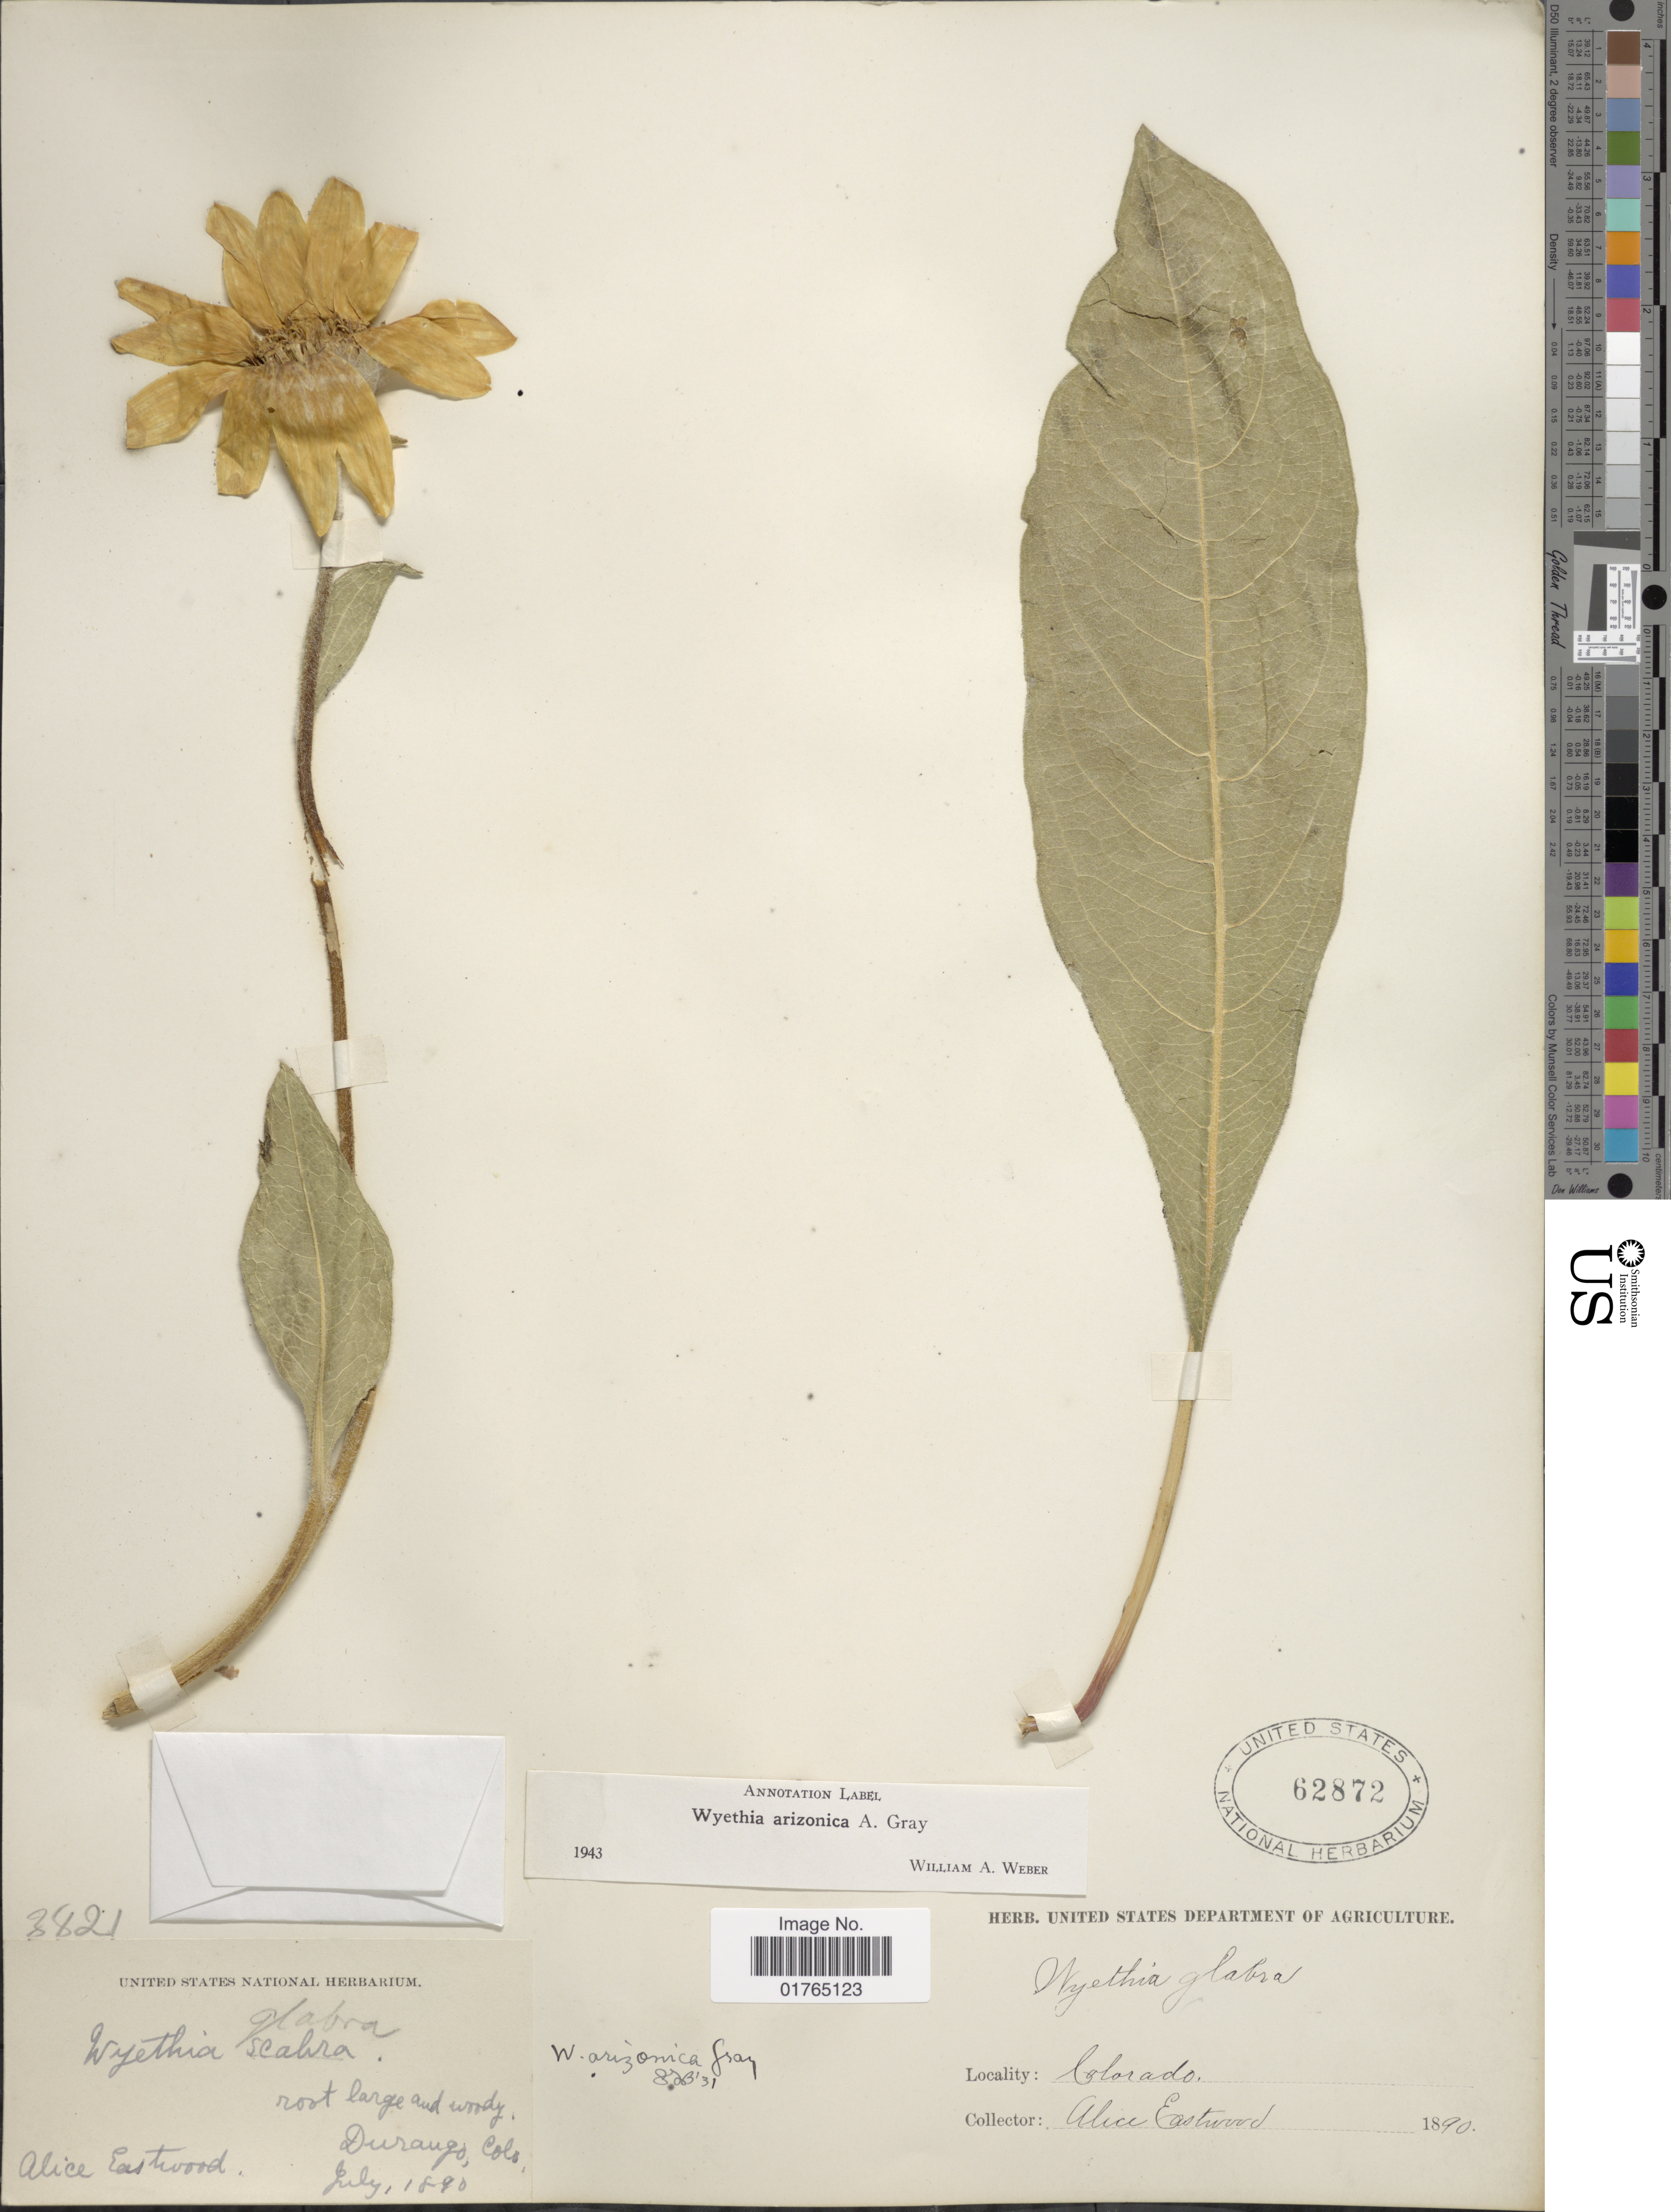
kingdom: Plantae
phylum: Tracheophyta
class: Magnoliopsida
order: Asterales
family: Asteraceae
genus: Wyethia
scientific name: Wyethia arizonica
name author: A. Gray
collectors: A. Eastwood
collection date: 1890-07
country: United States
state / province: Colorado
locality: Durango, Colo.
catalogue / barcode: US 62872